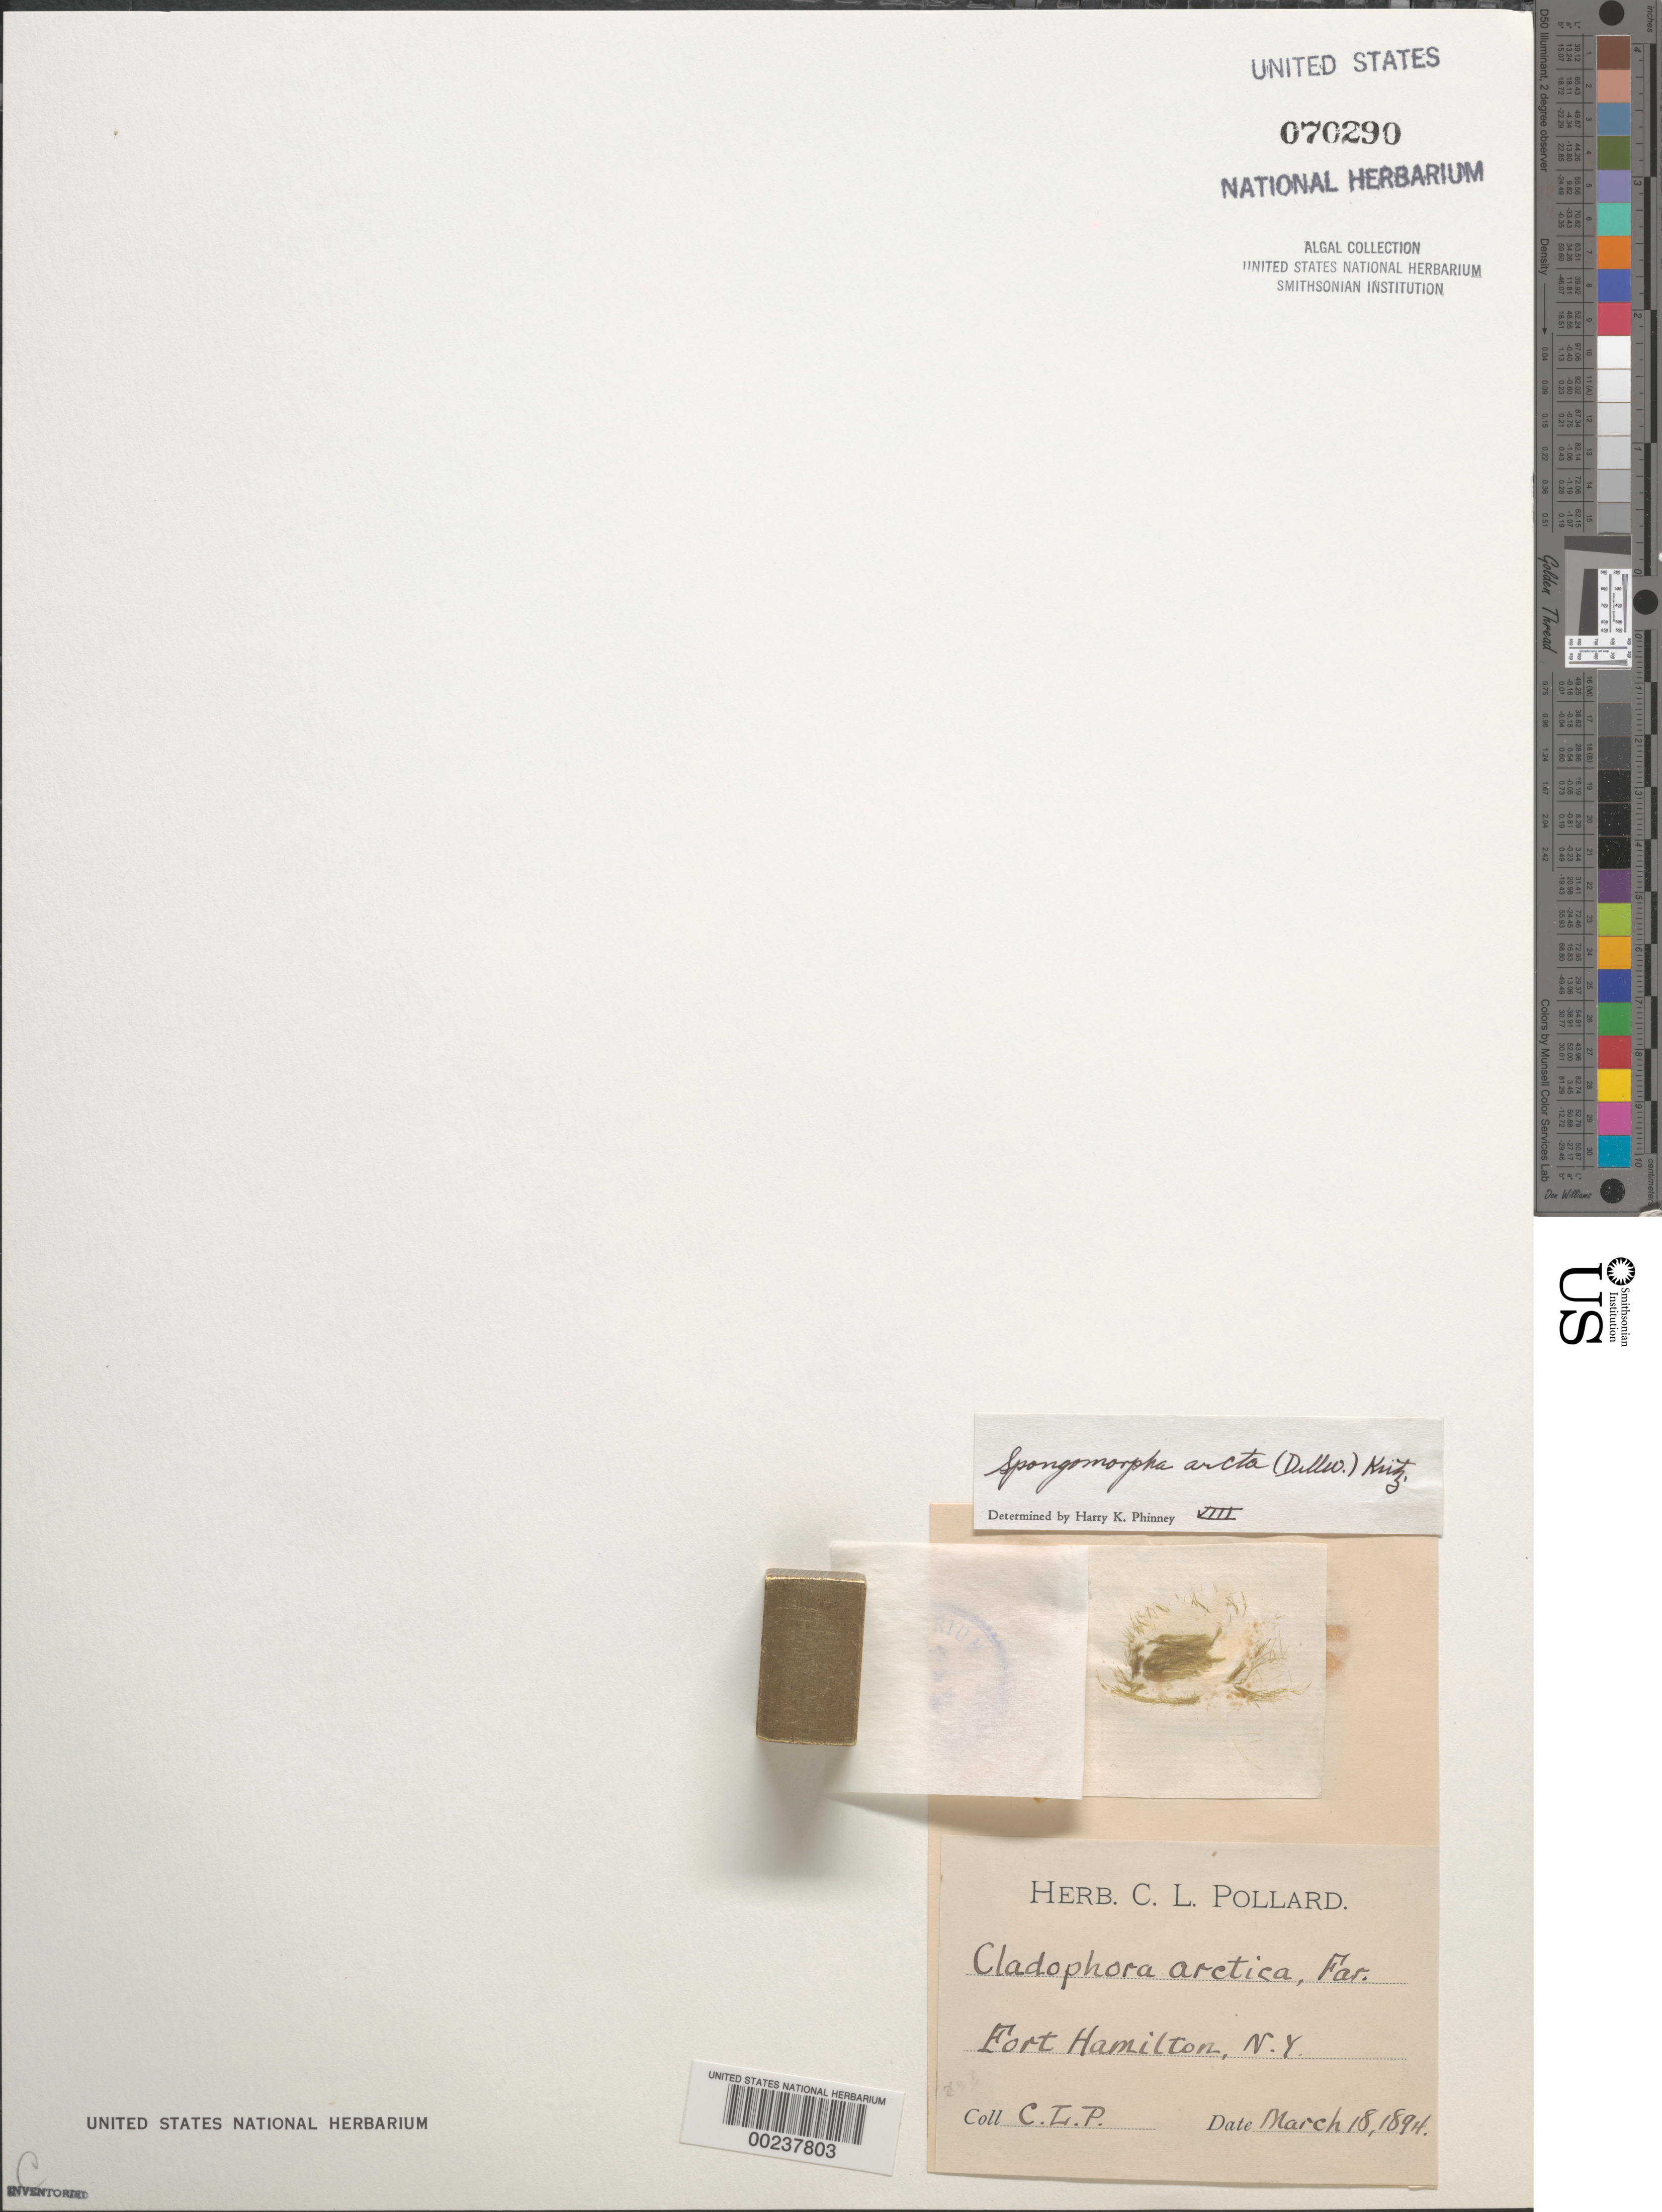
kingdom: Plantae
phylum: Chlorophyta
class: Ulvophyceae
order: Ulotrichales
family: Ulotrichaceae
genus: Acrosiphonia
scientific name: Acrosiphonia arcta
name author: (Dillwyn) Gain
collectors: C. L. Pollard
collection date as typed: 18 Mar 1894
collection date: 1894-03-18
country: United States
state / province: New York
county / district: Kings County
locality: Fort Hamilton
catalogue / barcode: US 70290